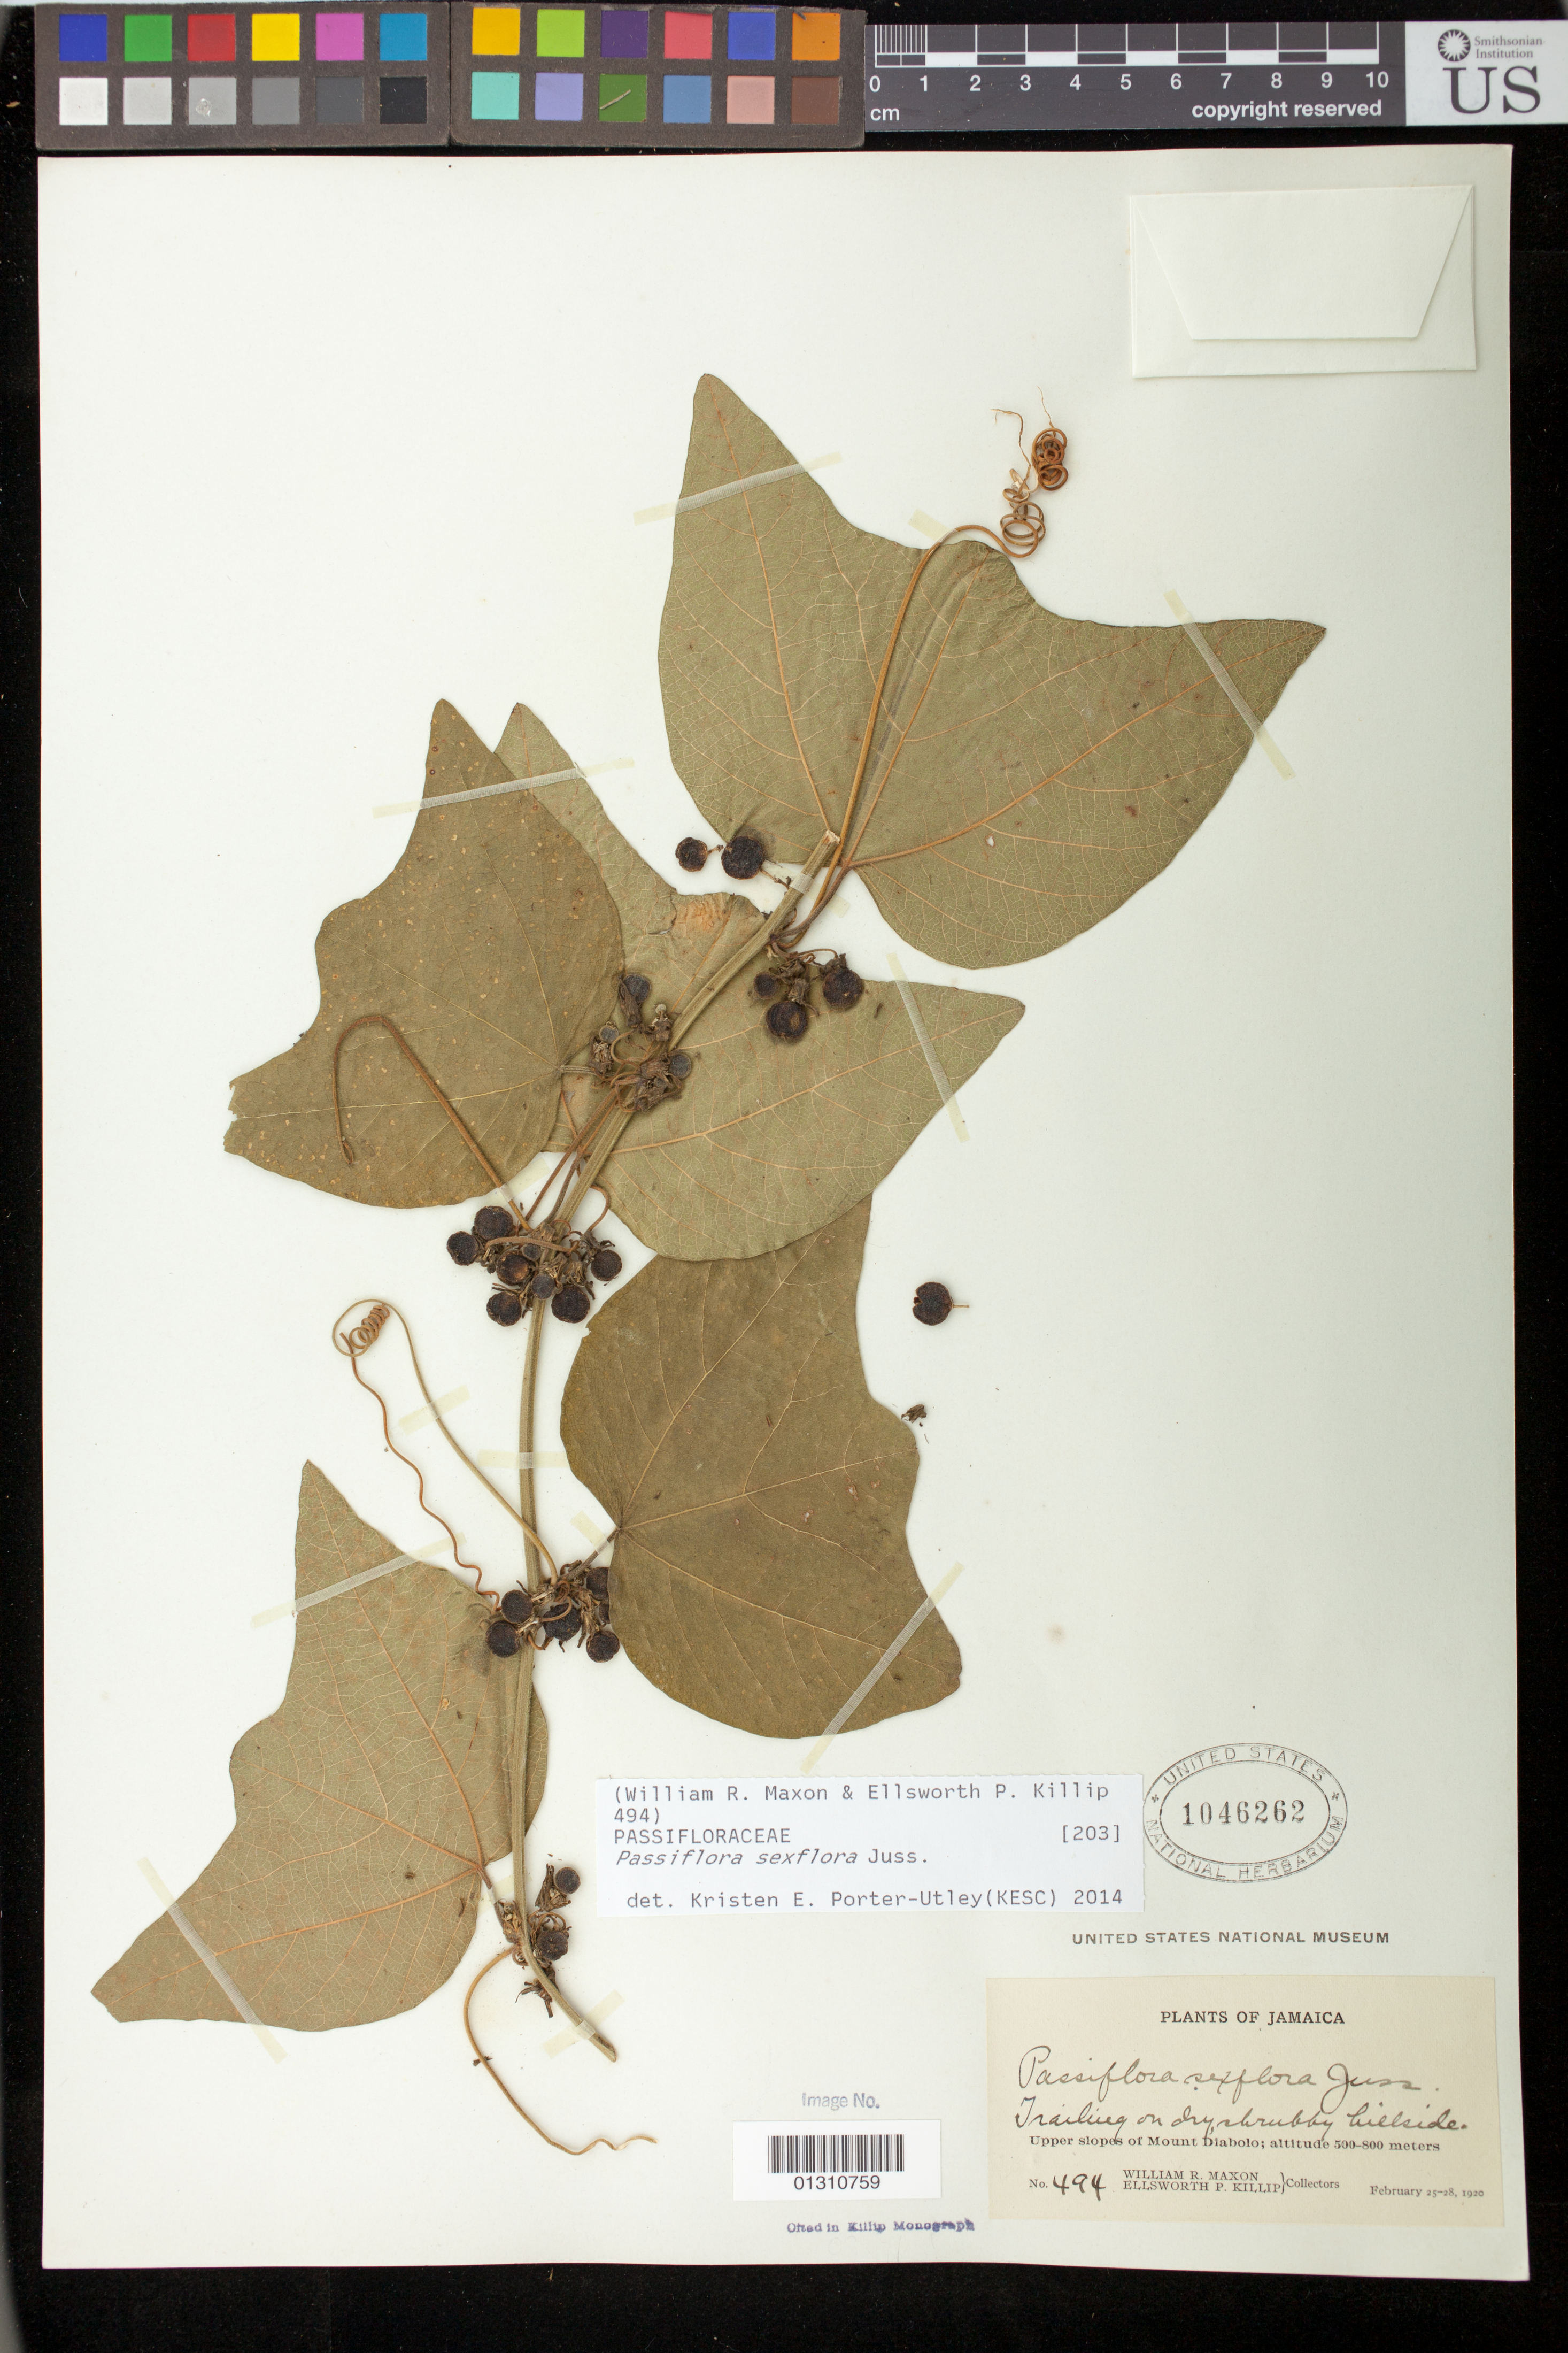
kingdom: Plantae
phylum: Tracheophyta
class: Magnoliopsida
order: Malpighiales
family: Passifloraceae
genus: Passiflora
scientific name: Passiflora sexflora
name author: Juss.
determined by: Porter-Utley, Kristen E.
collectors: W. R. Maxon & W. P. Killip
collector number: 494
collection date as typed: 25 Feb 1920 to 28 Feb 1920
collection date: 1920-02-25/1920-02-28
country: Jamaica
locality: Upper slopes of Mount Diablo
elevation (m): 500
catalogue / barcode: US 1046262